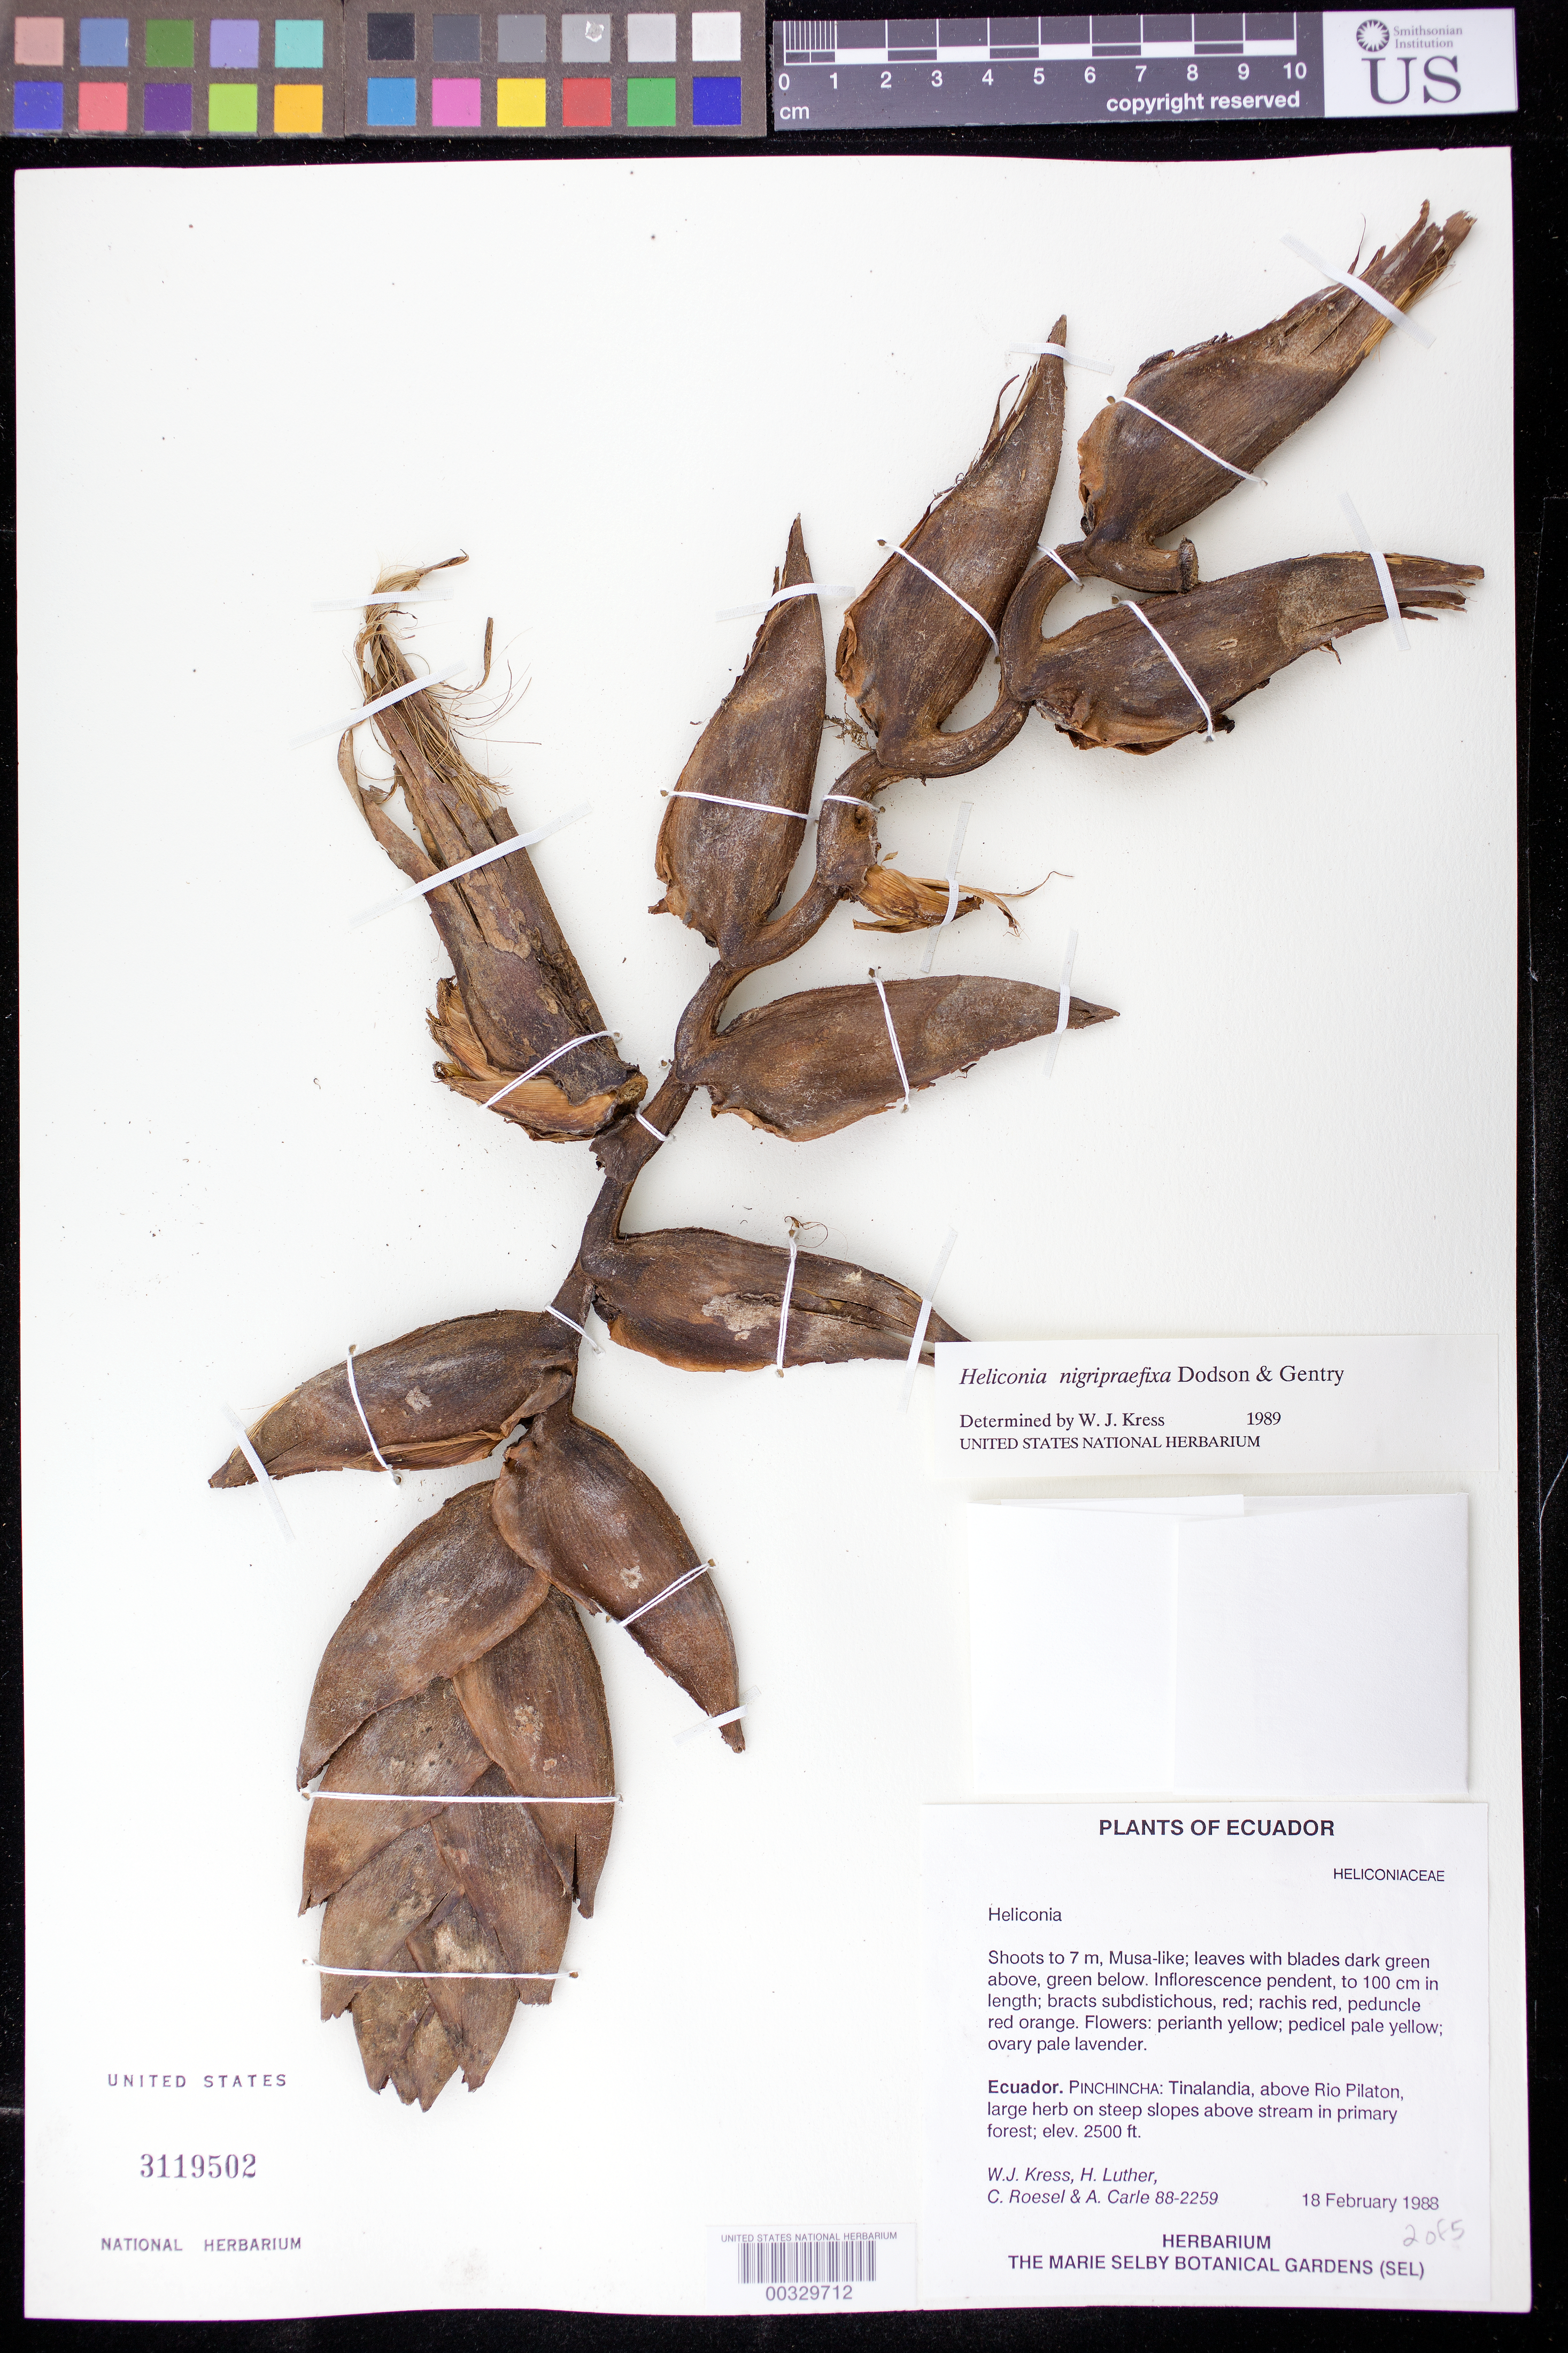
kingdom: Plantae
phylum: Tracheophyta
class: Liliopsida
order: Zingiberales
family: Heliconiaceae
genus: Heliconia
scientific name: Heliconia nigripraefixa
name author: Dodson & Gentry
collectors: W. J. Kress, Harry E. Luther, C. S. Roesel & A. Carle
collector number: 88-2259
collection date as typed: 18 Feb 1988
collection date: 1988-02-18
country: Ecuador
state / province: Pichincha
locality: Tinalandia, above Rio pilaton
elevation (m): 762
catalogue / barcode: US 3119502